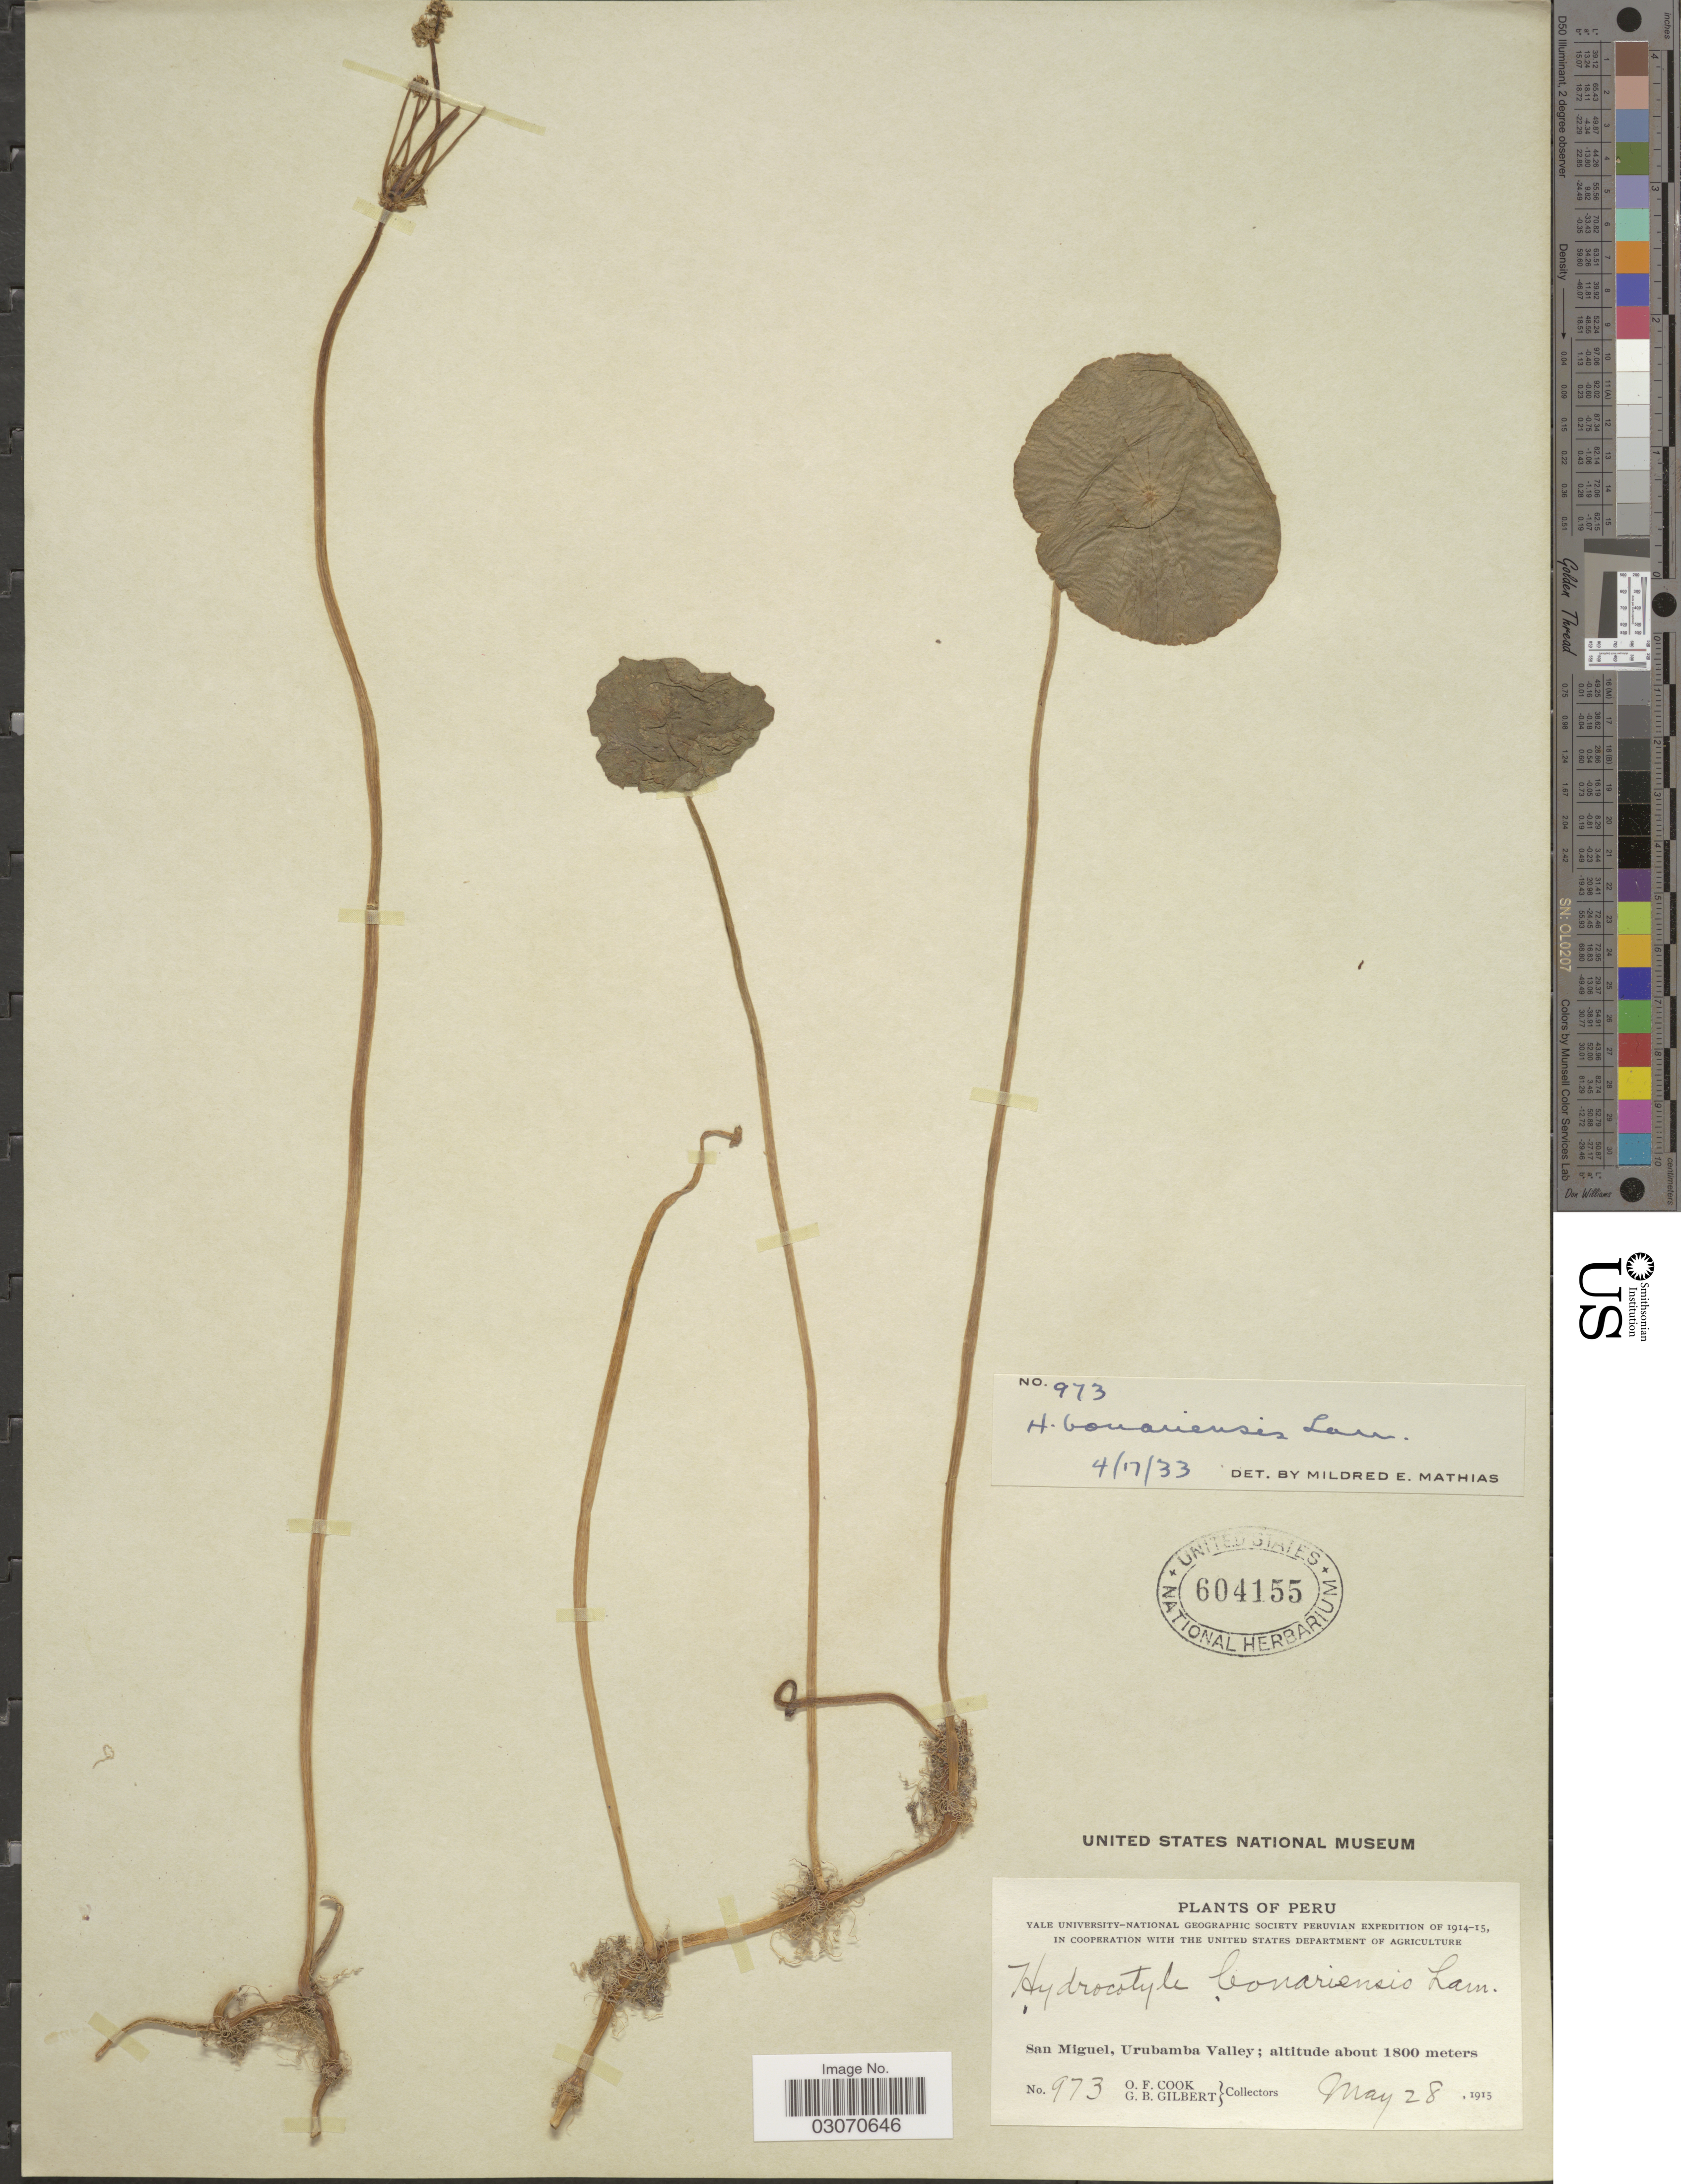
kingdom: Plantae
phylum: Tracheophyta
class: Magnoliopsida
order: Apiales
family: Araliaceae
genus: Hydrocotyle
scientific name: Hydrocotyle bonariensis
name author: Lam.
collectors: O. F. Cook & G. B. Gilbert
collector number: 973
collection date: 1915-05-28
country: Peru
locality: San Miguel, Urubamba Valley.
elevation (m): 1800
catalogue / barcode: US 604155